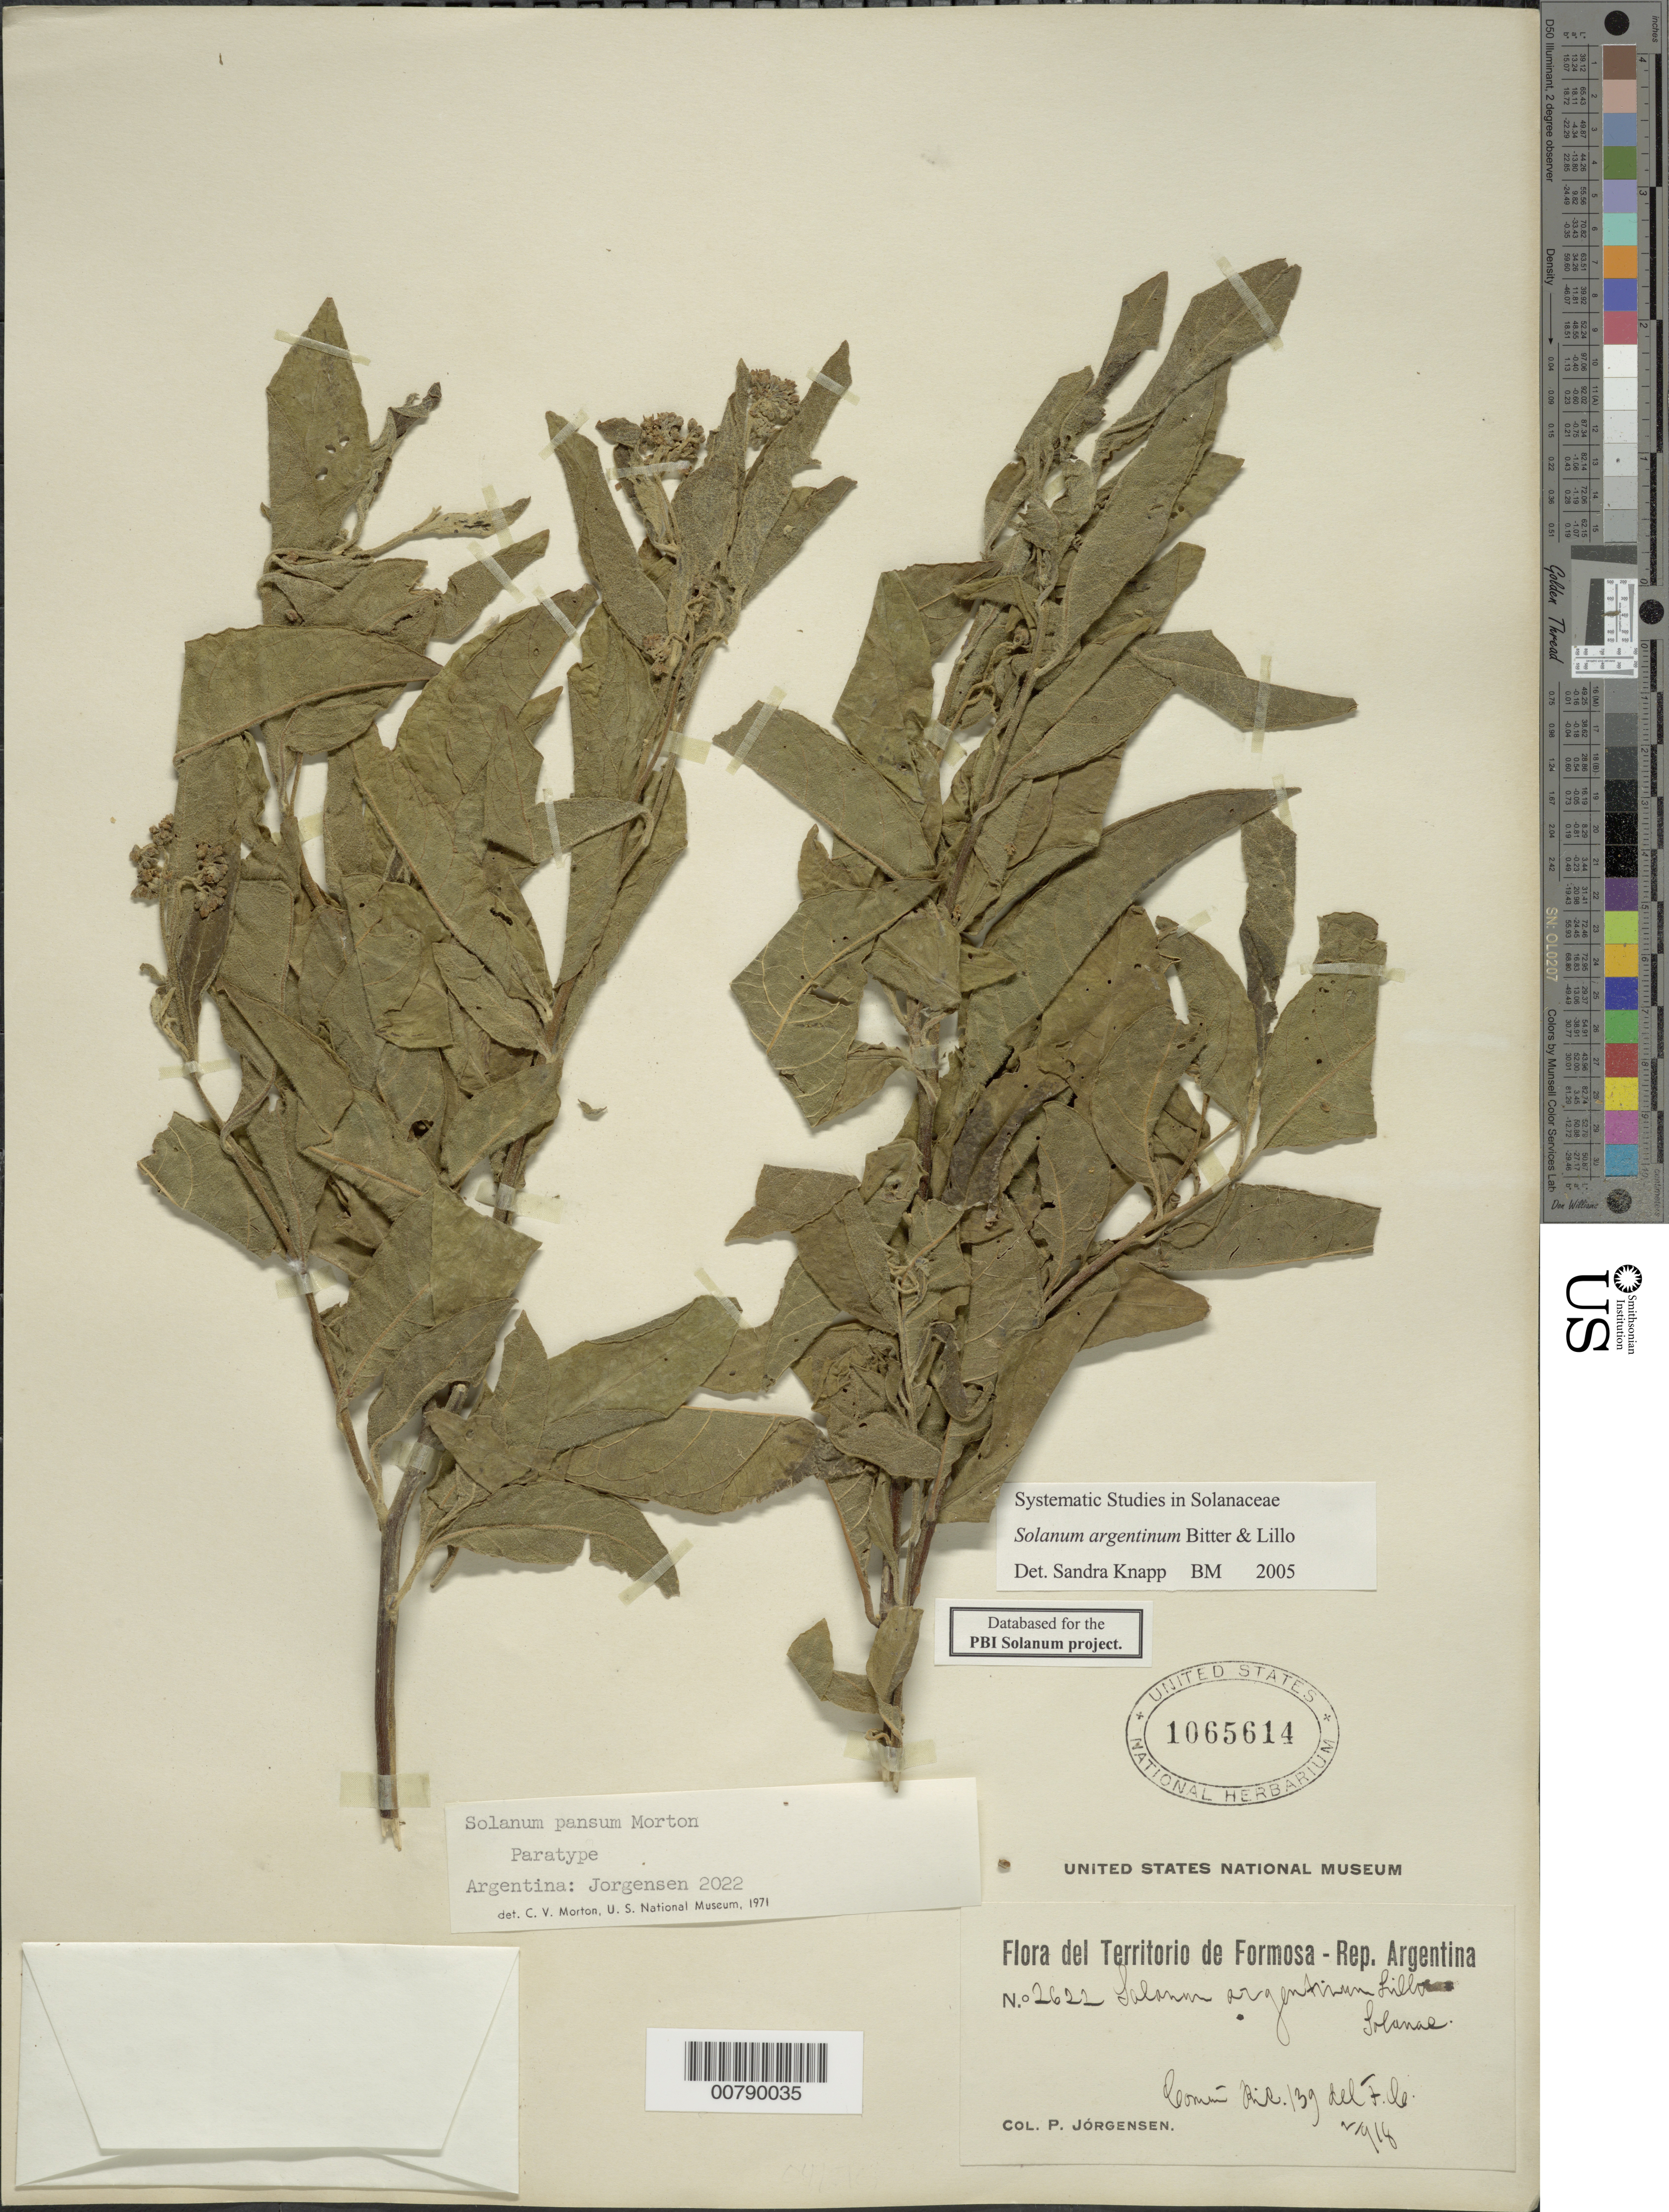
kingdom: Plantae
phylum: Tracheophyta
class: Magnoliopsida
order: Solanales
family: Solanaceae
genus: Solanum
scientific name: Solanum argentinum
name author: Bitter & Lillo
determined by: Knapp, S. D.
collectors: P. Jörgensen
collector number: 2622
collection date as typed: Feb 1918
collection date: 1918-02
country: Argentina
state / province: Formosa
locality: comun Ric. 139 del Fila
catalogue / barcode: US 1065614